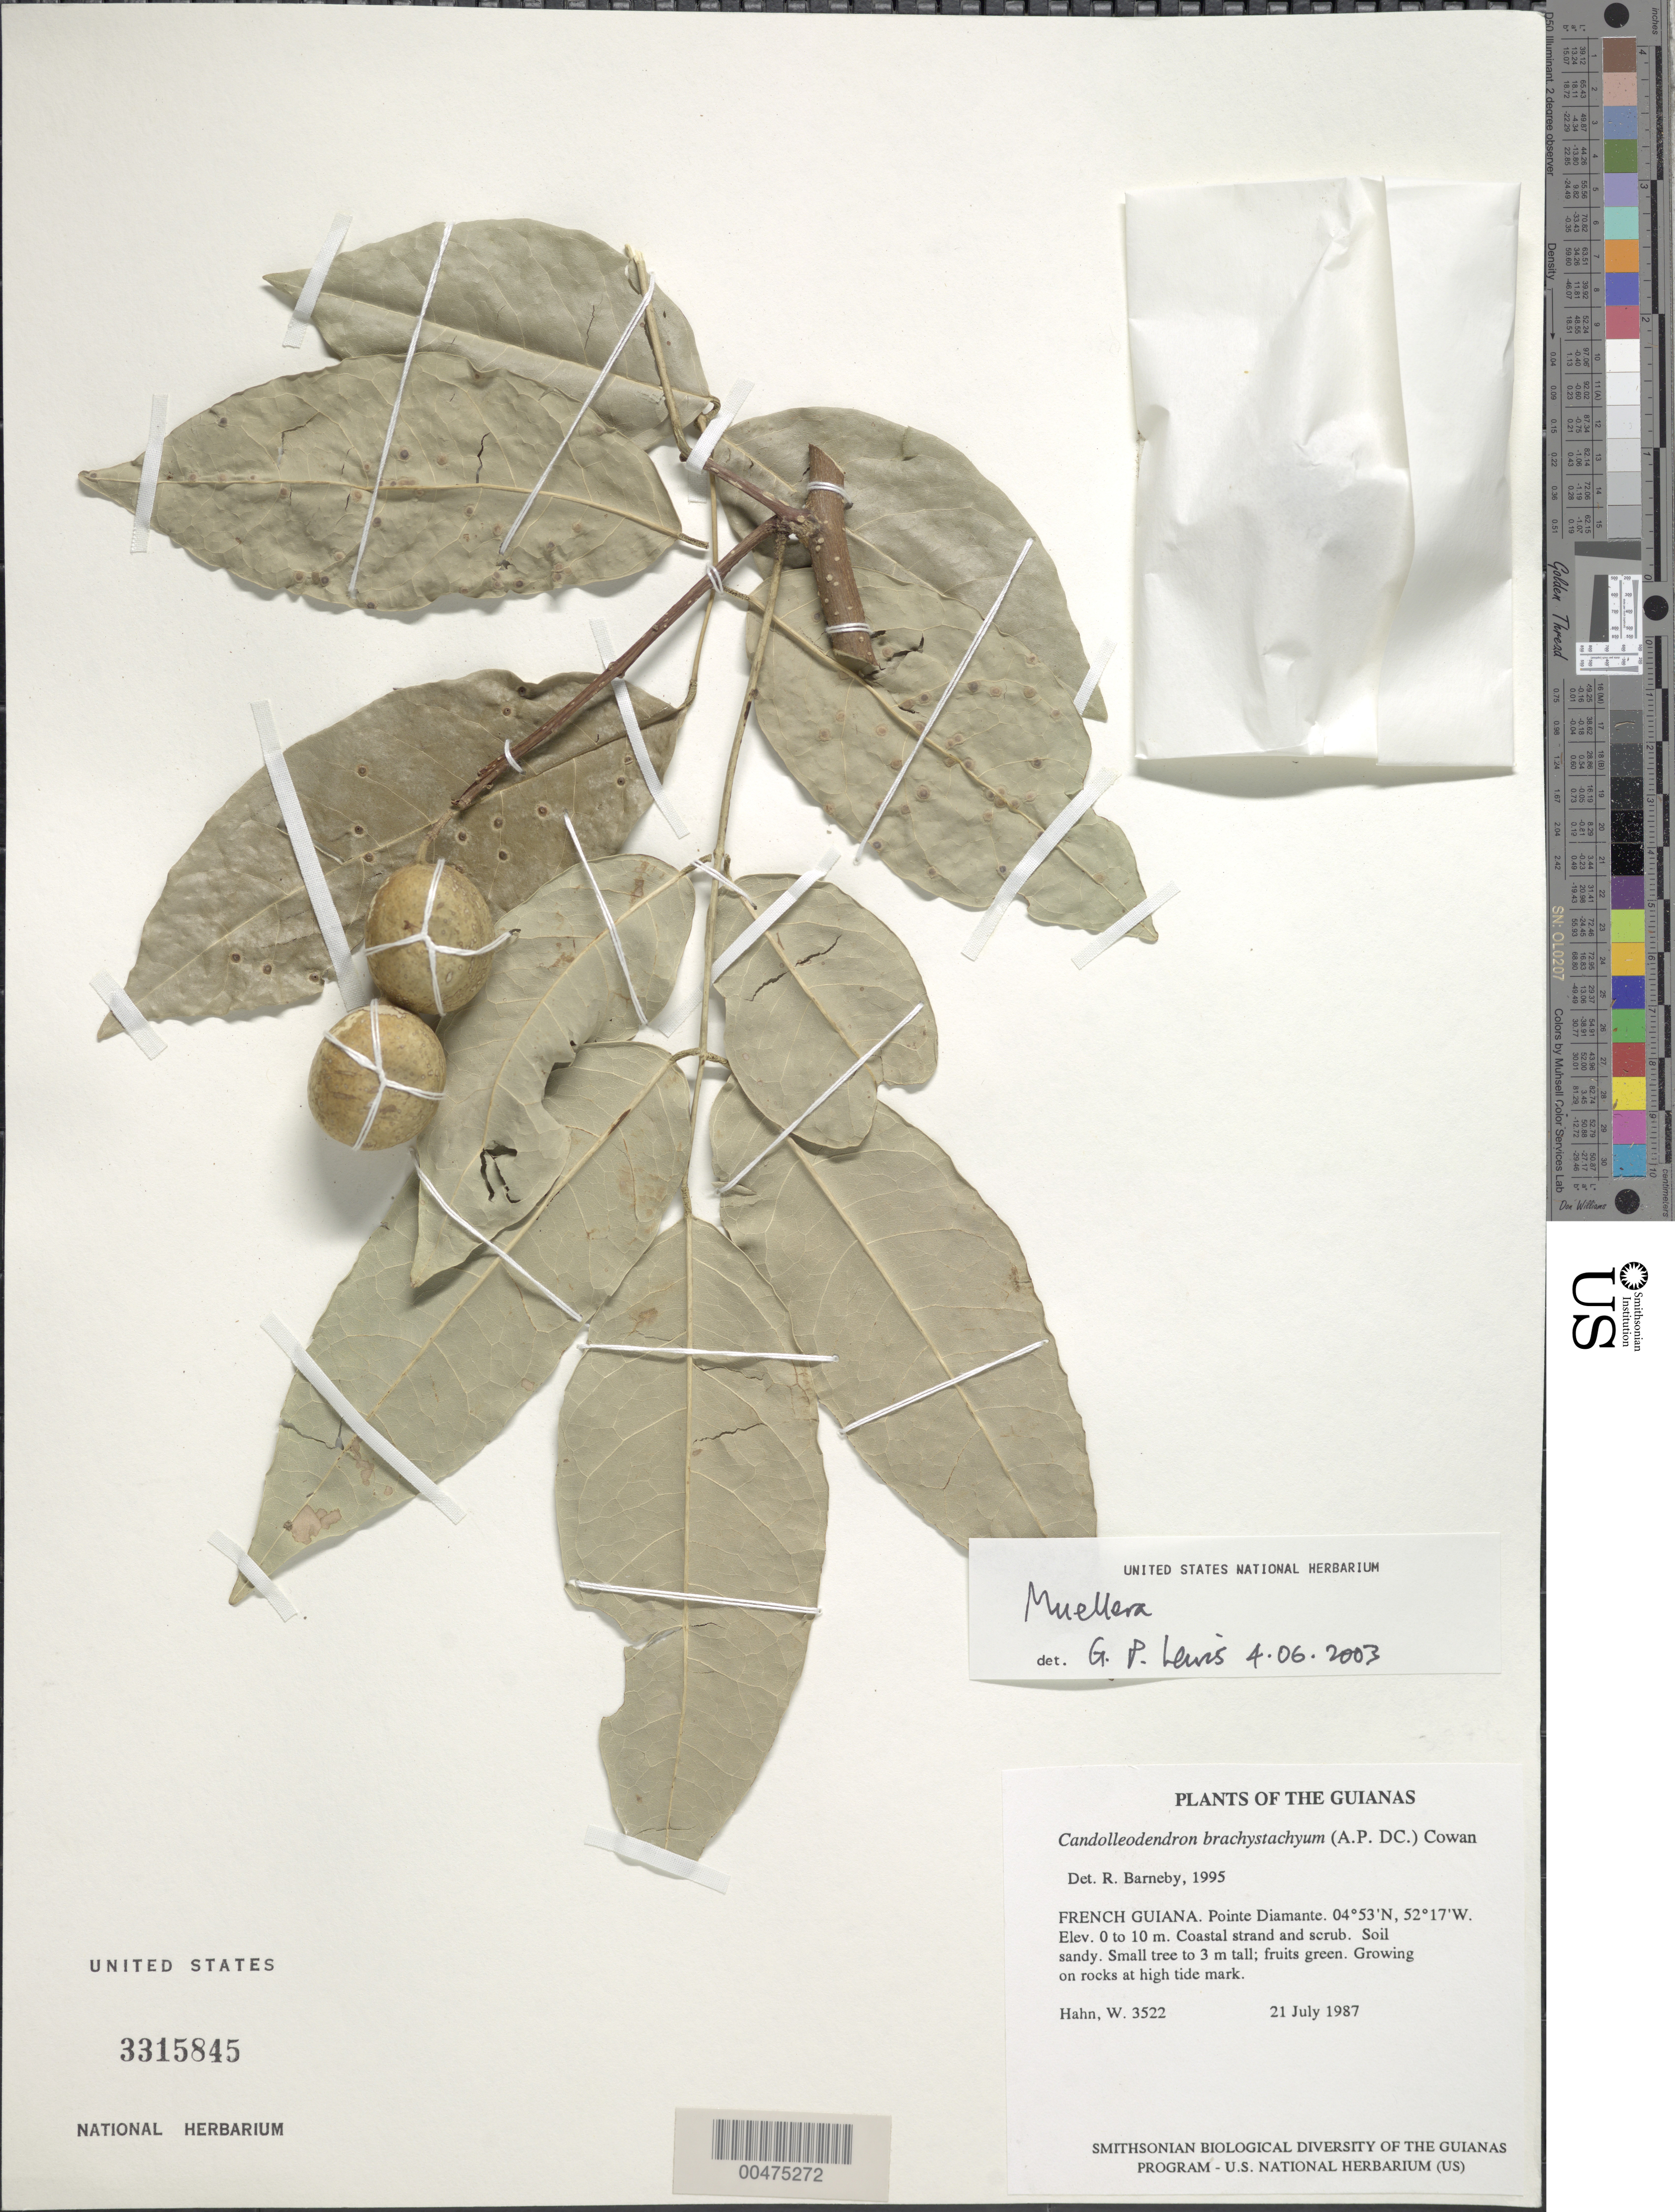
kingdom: Plantae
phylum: Tracheophyta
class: Magnoliopsida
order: Fabales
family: Fabaceae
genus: Muellera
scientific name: Muellera sp.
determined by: Lewis, Gwilym P.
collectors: W. Hahn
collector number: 3522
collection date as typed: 21 July 1987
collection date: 1987-07-21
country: French Guiana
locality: Pointe Diamante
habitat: Coastal strand and scrub. Soil sandy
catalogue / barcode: US 3315845